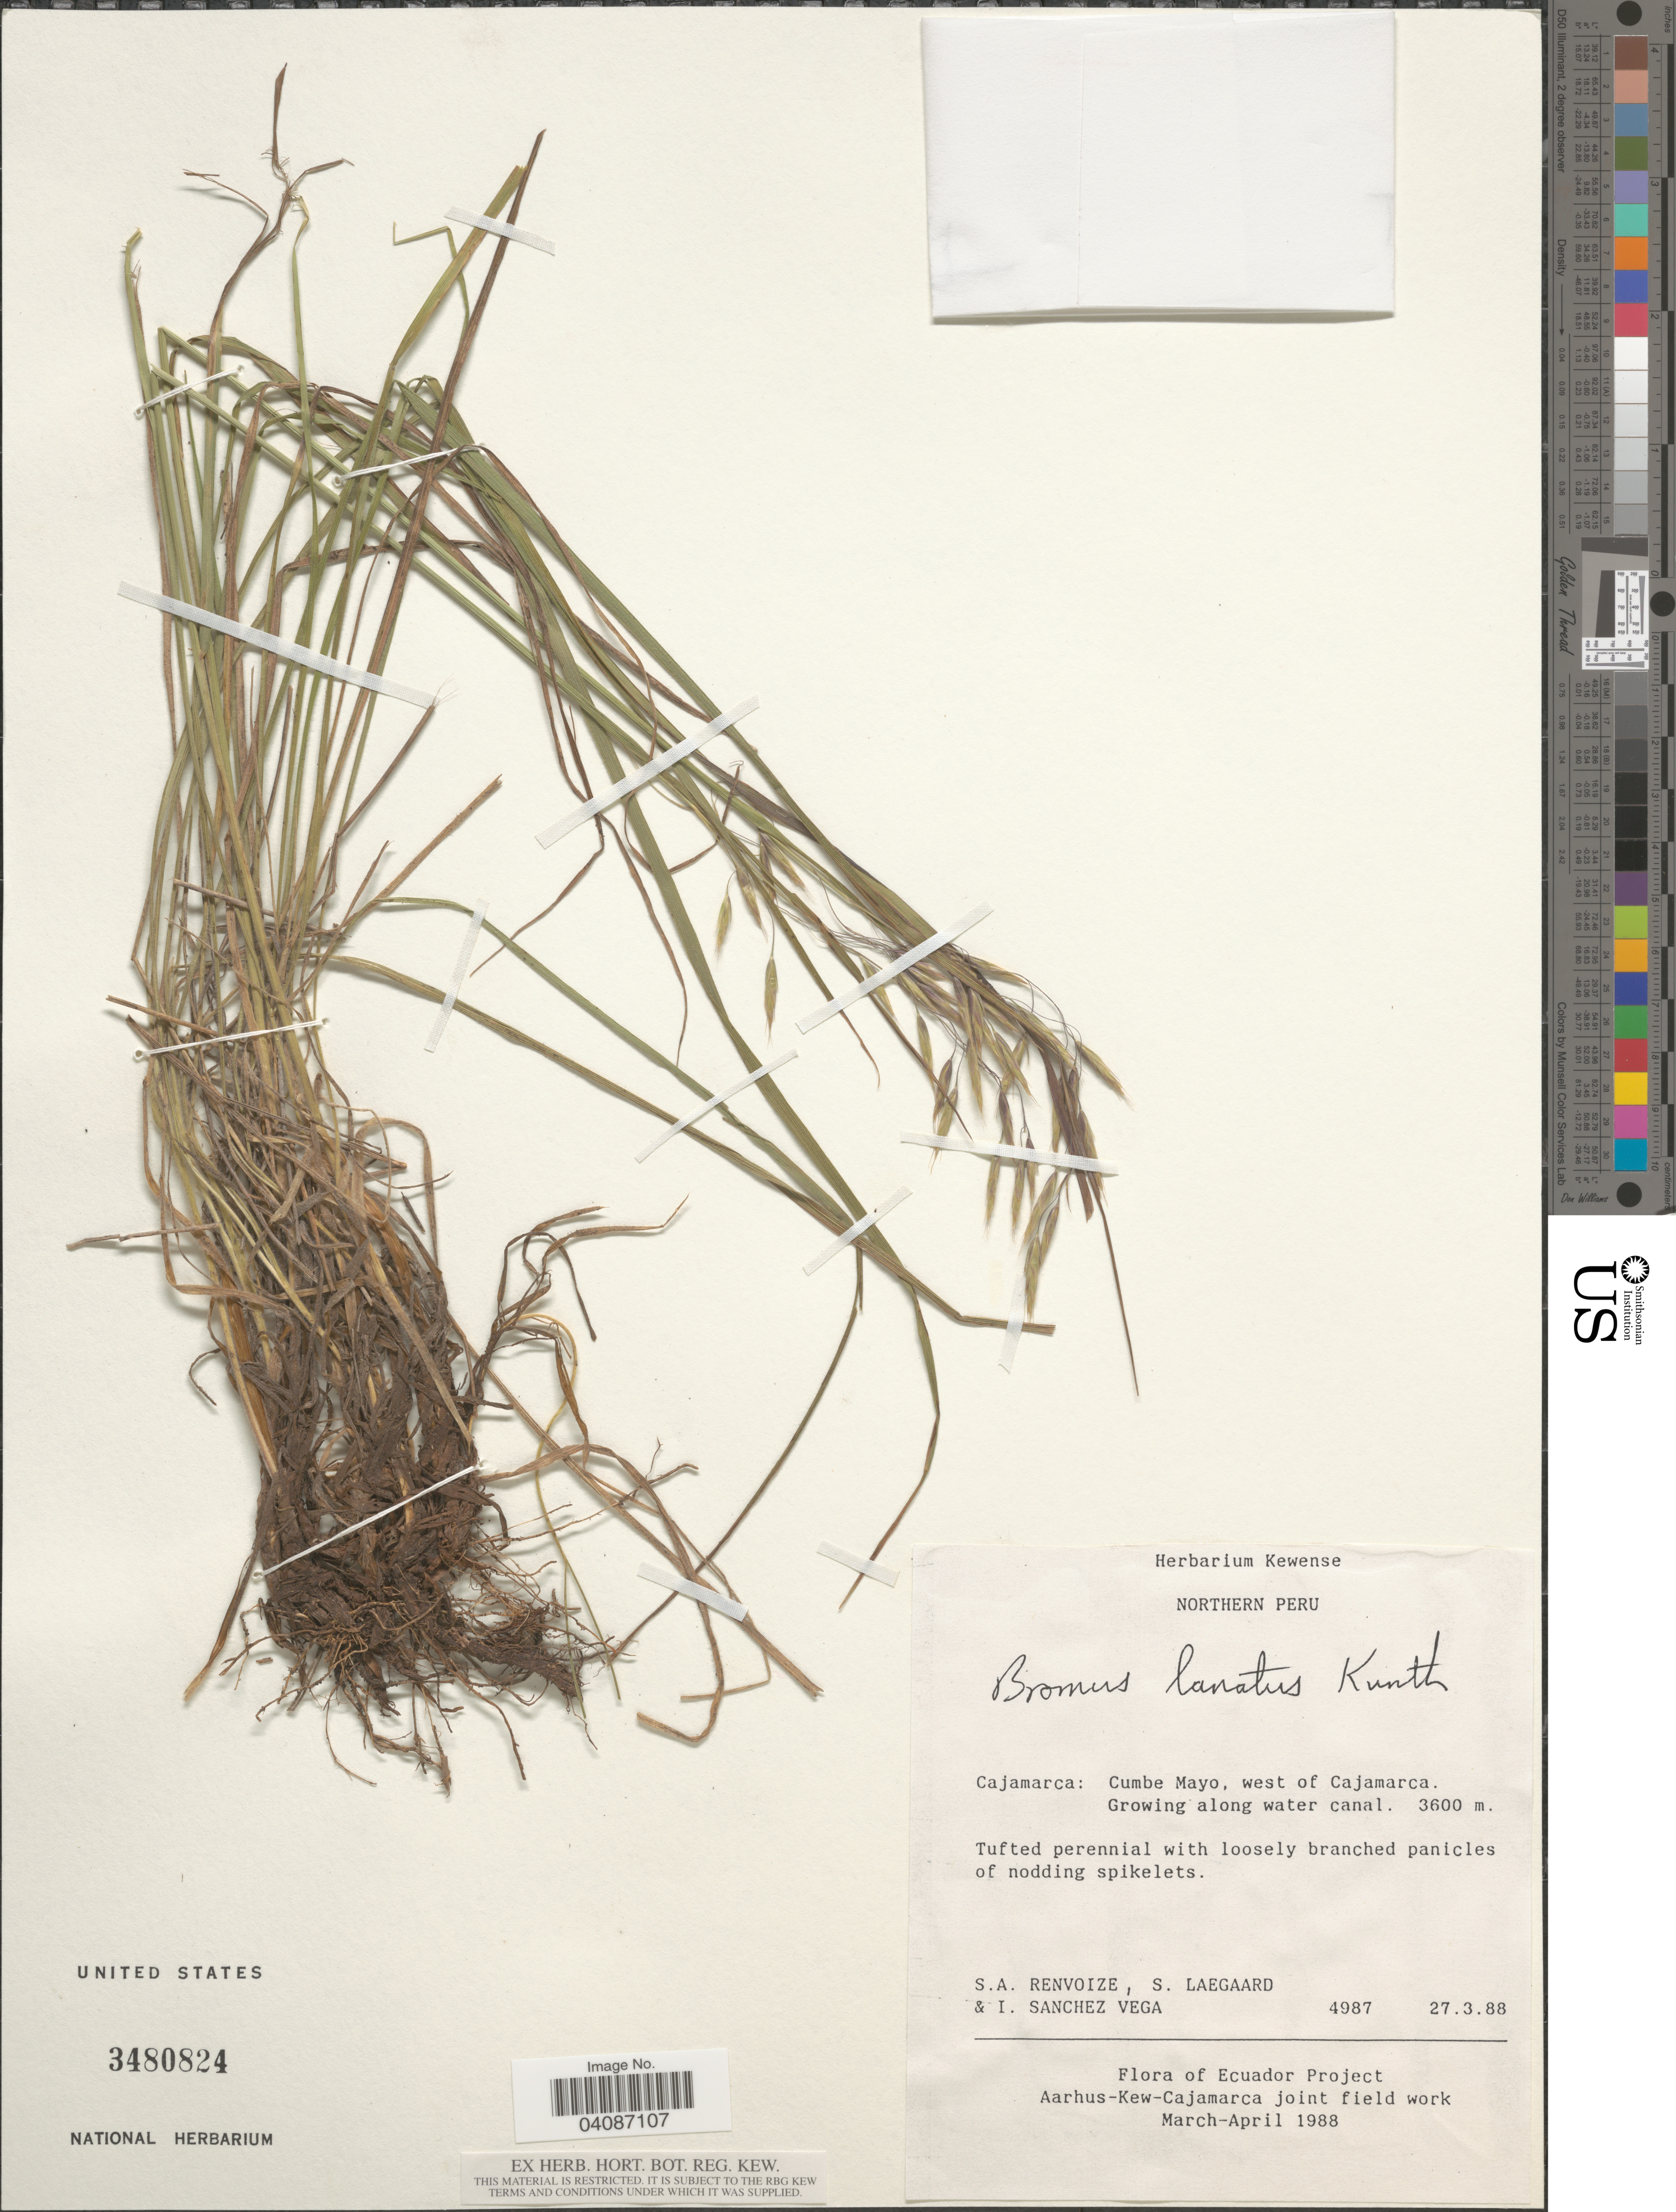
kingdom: Plantae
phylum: Tracheophyta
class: Liliopsida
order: Poales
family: Poaceae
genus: Bromus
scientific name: Bromus lanatus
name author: Kunth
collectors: S. A. Renvoize, S. Lægaard & I. Sánchez Vega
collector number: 4987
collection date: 1988-03-27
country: Peru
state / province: Cajamarca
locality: Northern Peru. Cumbe Mayo, west of Cajamarca. Along water canal.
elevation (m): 3600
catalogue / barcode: US 3480824